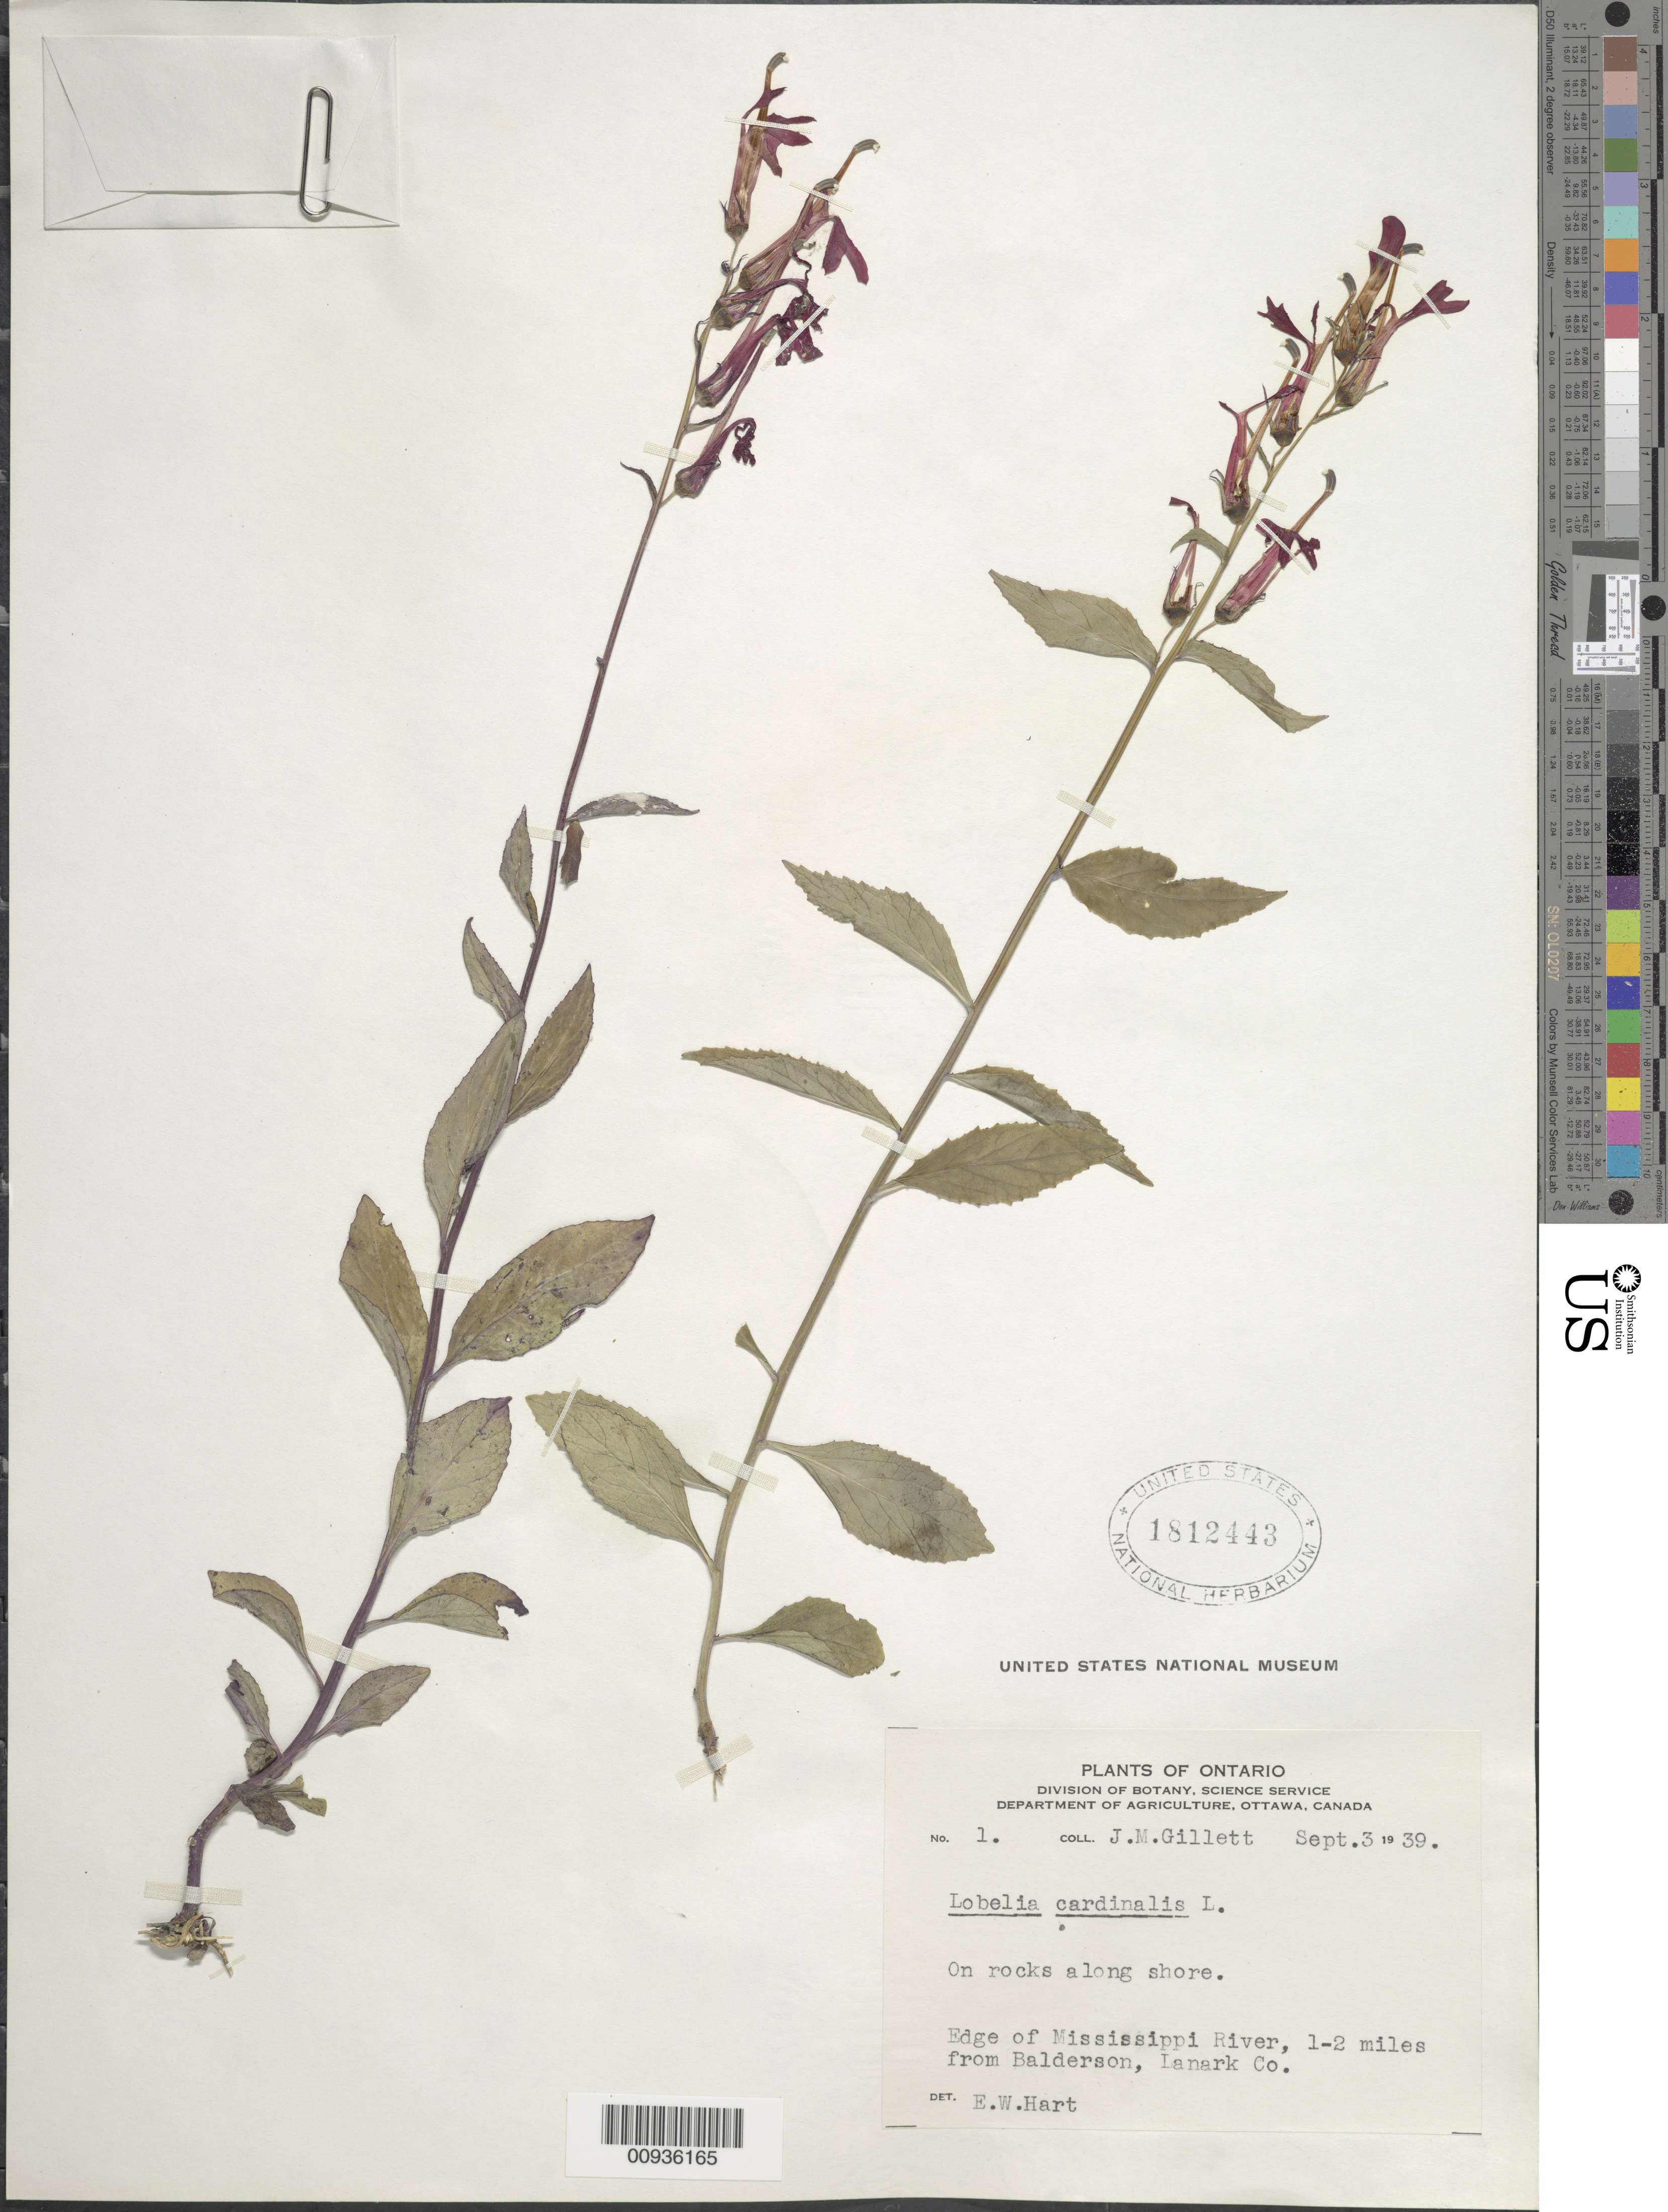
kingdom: Plantae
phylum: Tracheophyta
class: Magnoliopsida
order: Asterales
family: Campanulaceae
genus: Lobelia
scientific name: Lobelia cardinalis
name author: L.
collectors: E. W. Hart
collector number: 1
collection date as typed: Sept. 3, 1939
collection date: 1939-09-03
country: Canada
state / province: Ontario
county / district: Lanark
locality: Edge of Mississippi River, 1-2 miles from Balderson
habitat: on rocks along shore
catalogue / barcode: US 1812443